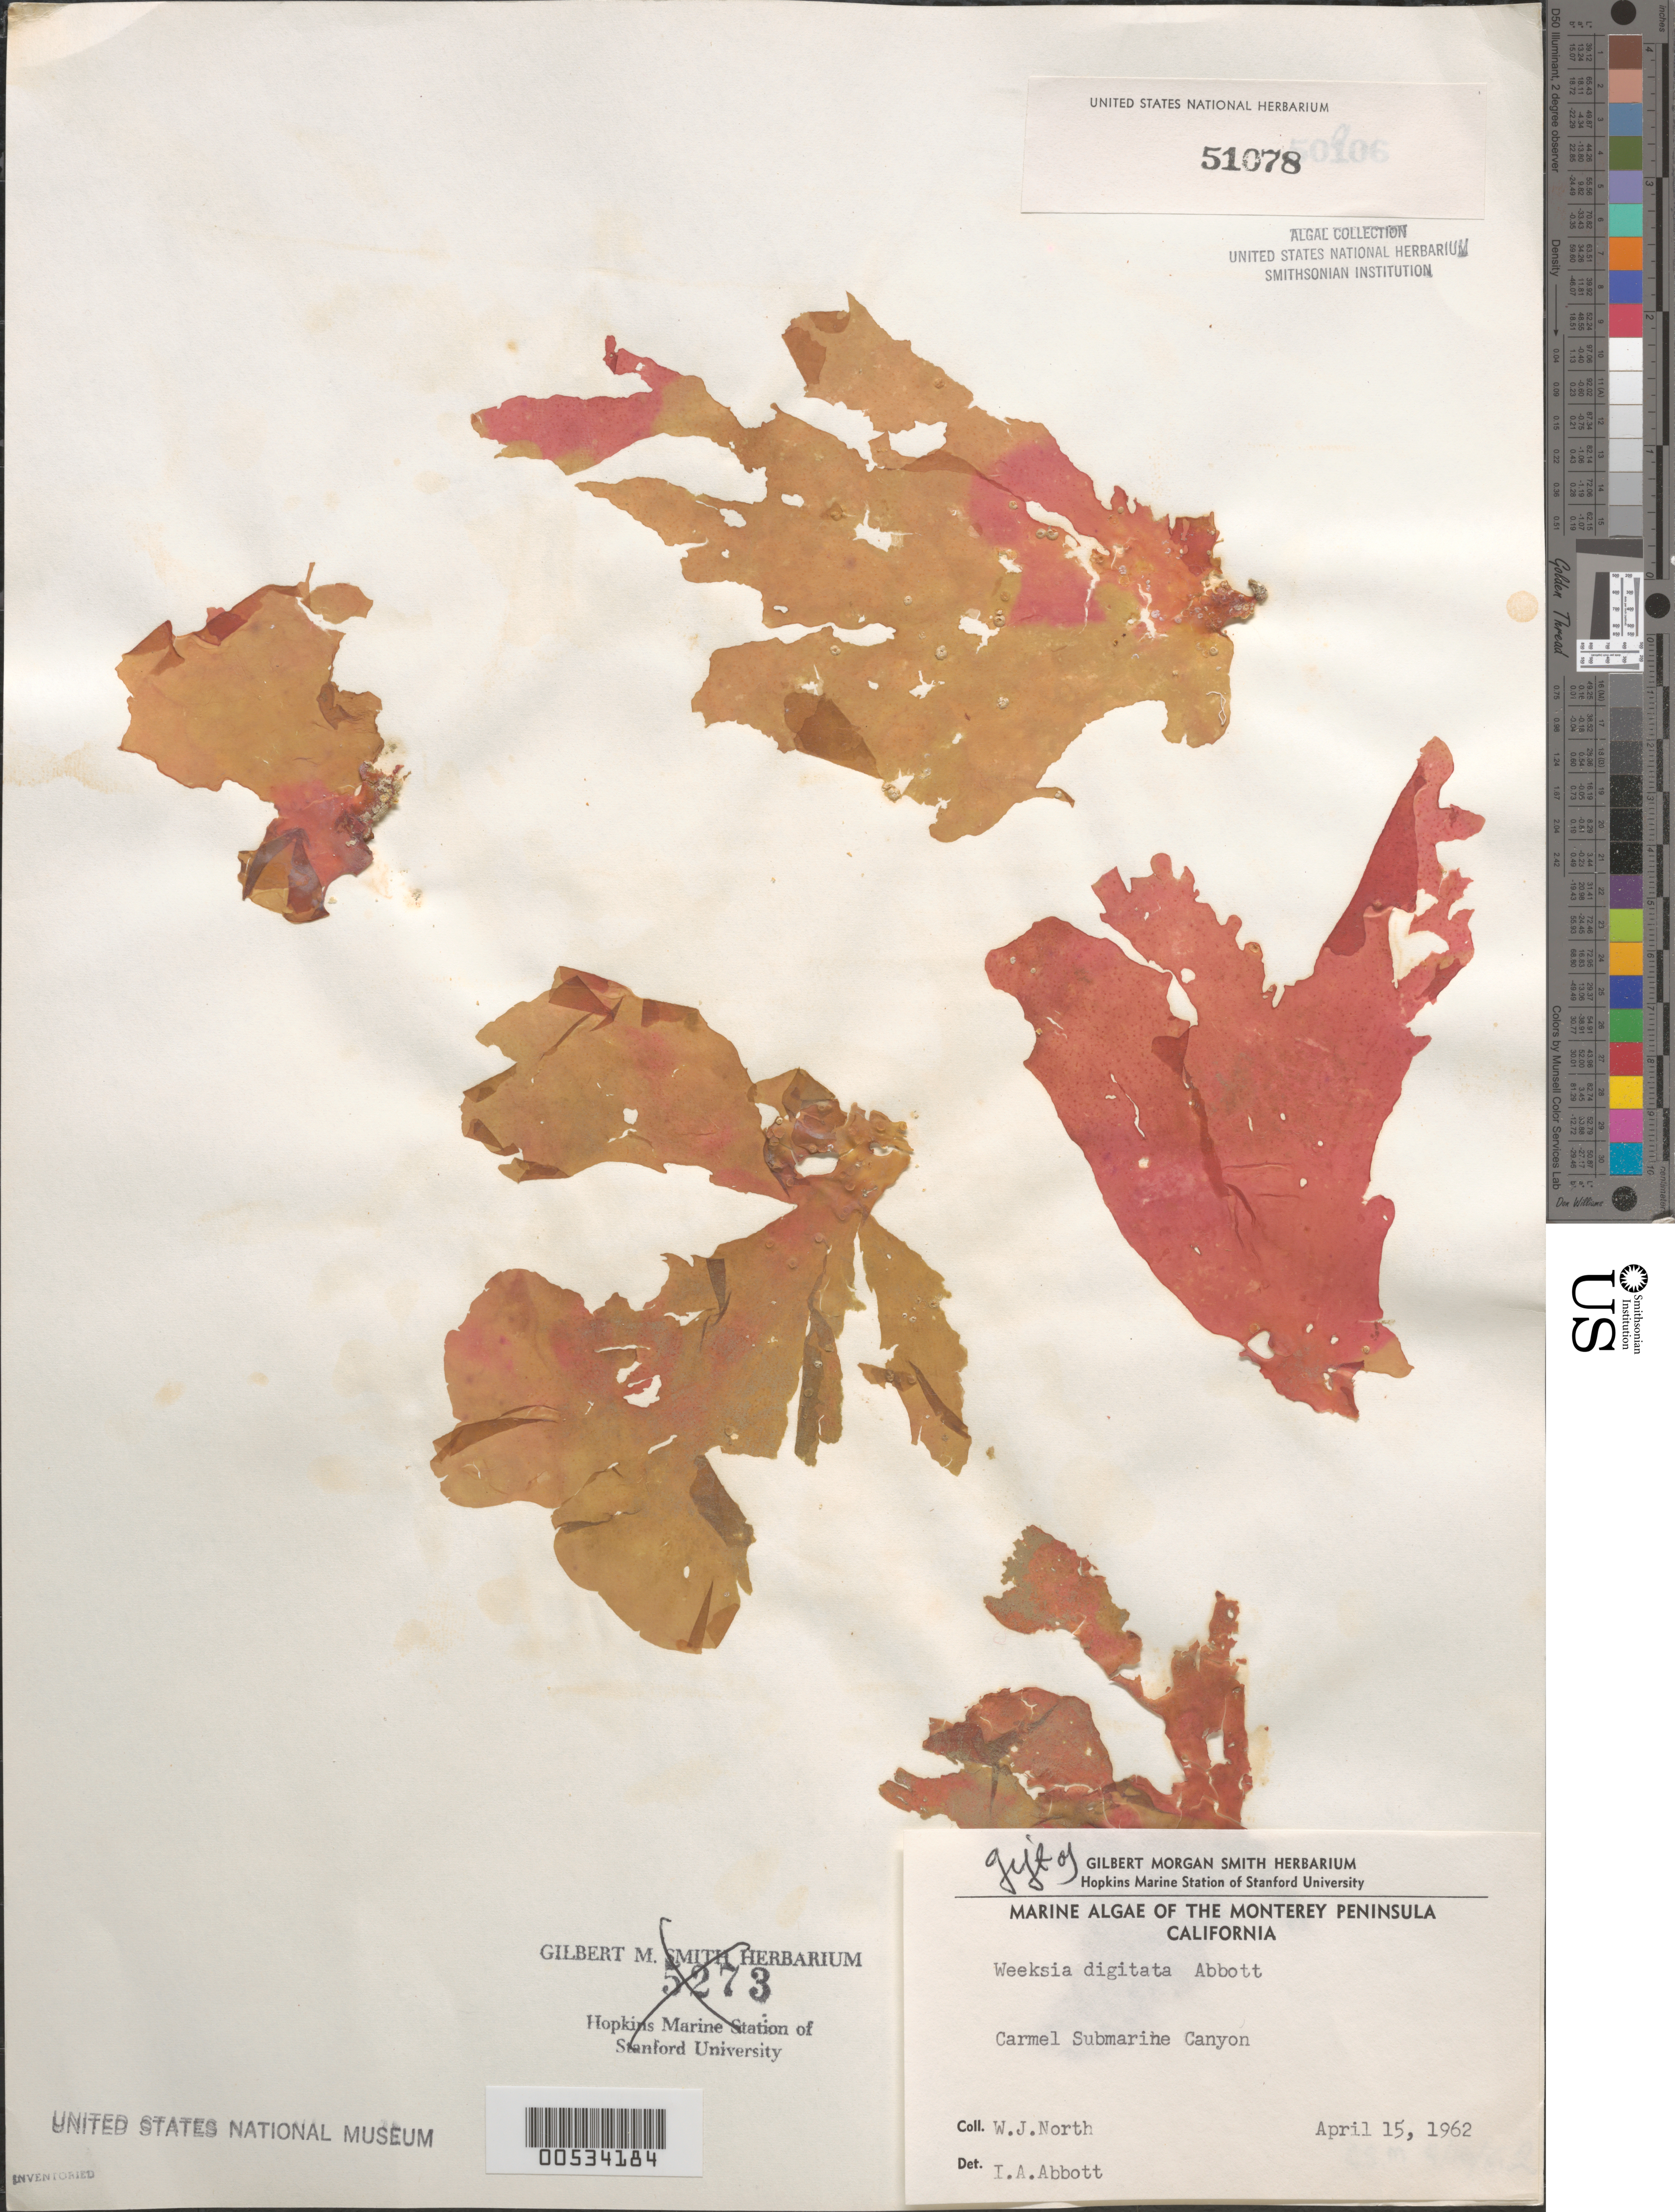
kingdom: Plantae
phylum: Rhodophyta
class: Florideophyceae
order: Gigartinales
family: Dumontiaceae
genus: Weeksia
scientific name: Weeksia digitata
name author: I.A. Abbott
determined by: Abbott, Isabella A.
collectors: W. North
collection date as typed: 15 Apr 1962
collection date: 1962-04-15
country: United States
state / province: California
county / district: Monterey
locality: Carmel Submarine Canyon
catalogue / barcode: US 51078